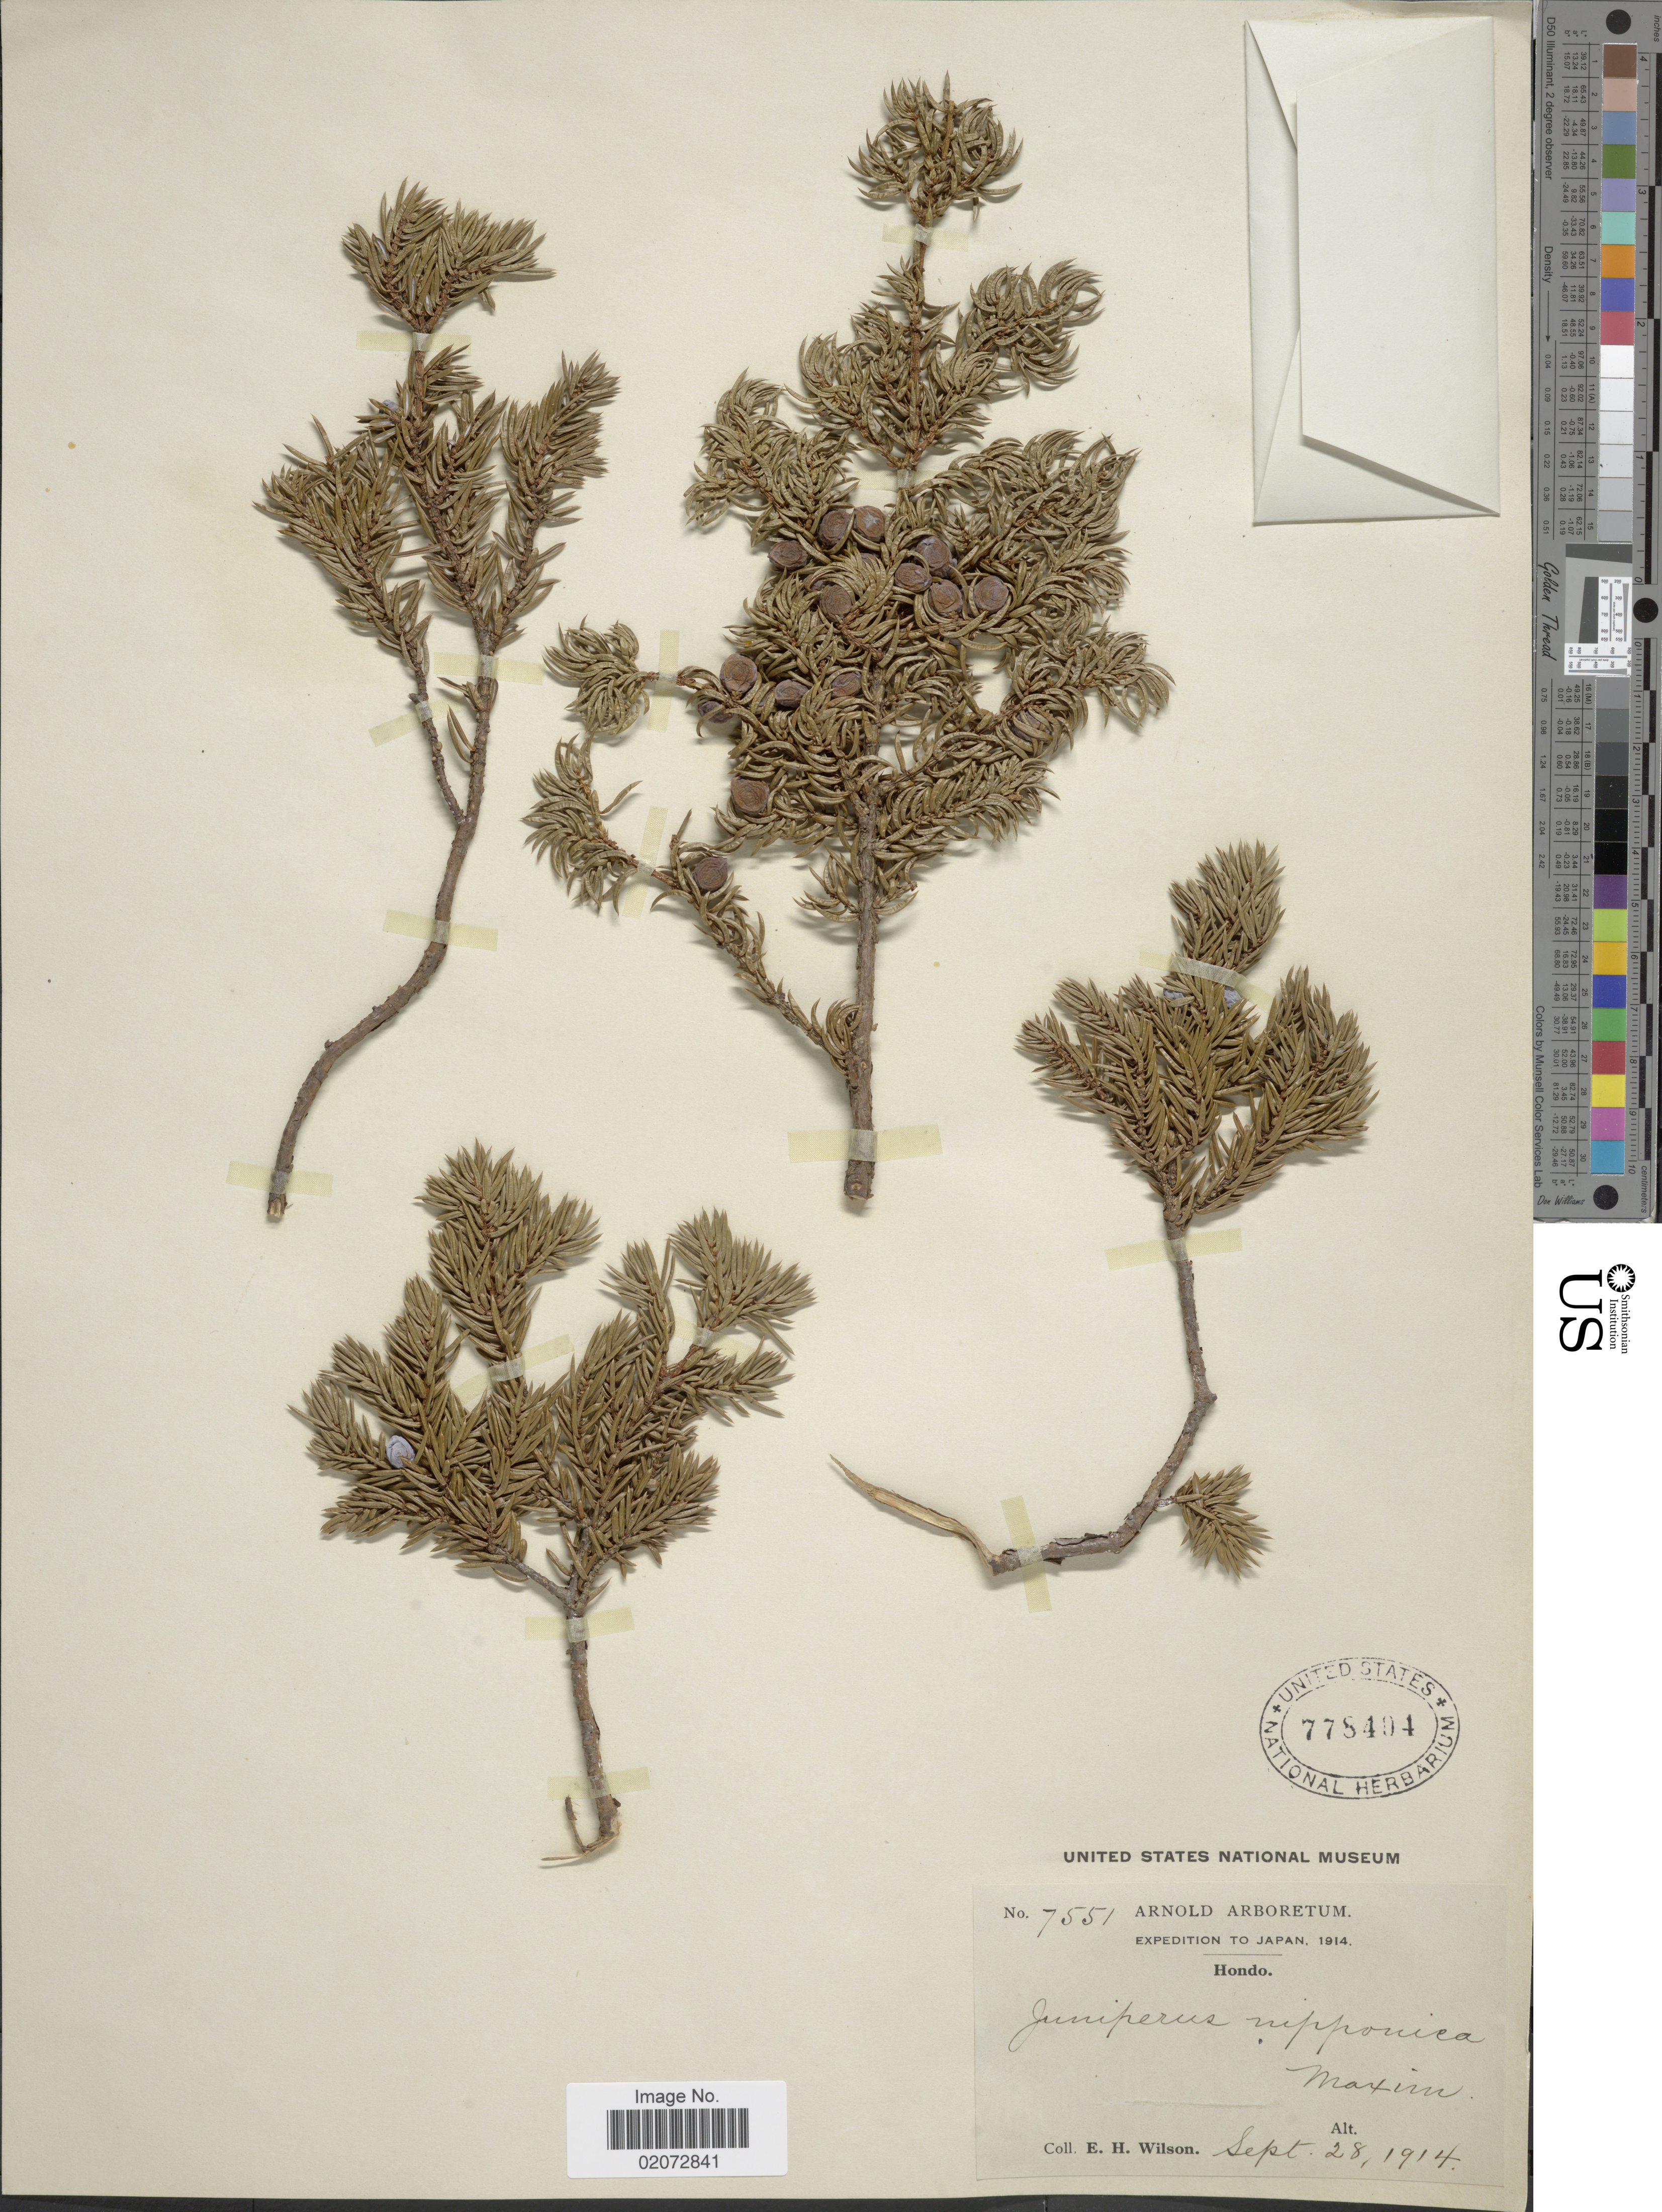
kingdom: Plantae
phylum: Tracheophyta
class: Pinopsida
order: Pinales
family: Cupressaceae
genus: Juniperus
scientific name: Juniperus nipponica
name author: Maxim.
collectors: E. Wilson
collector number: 7551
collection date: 1914-09-28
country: Japan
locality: Hondo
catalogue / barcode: US 778404